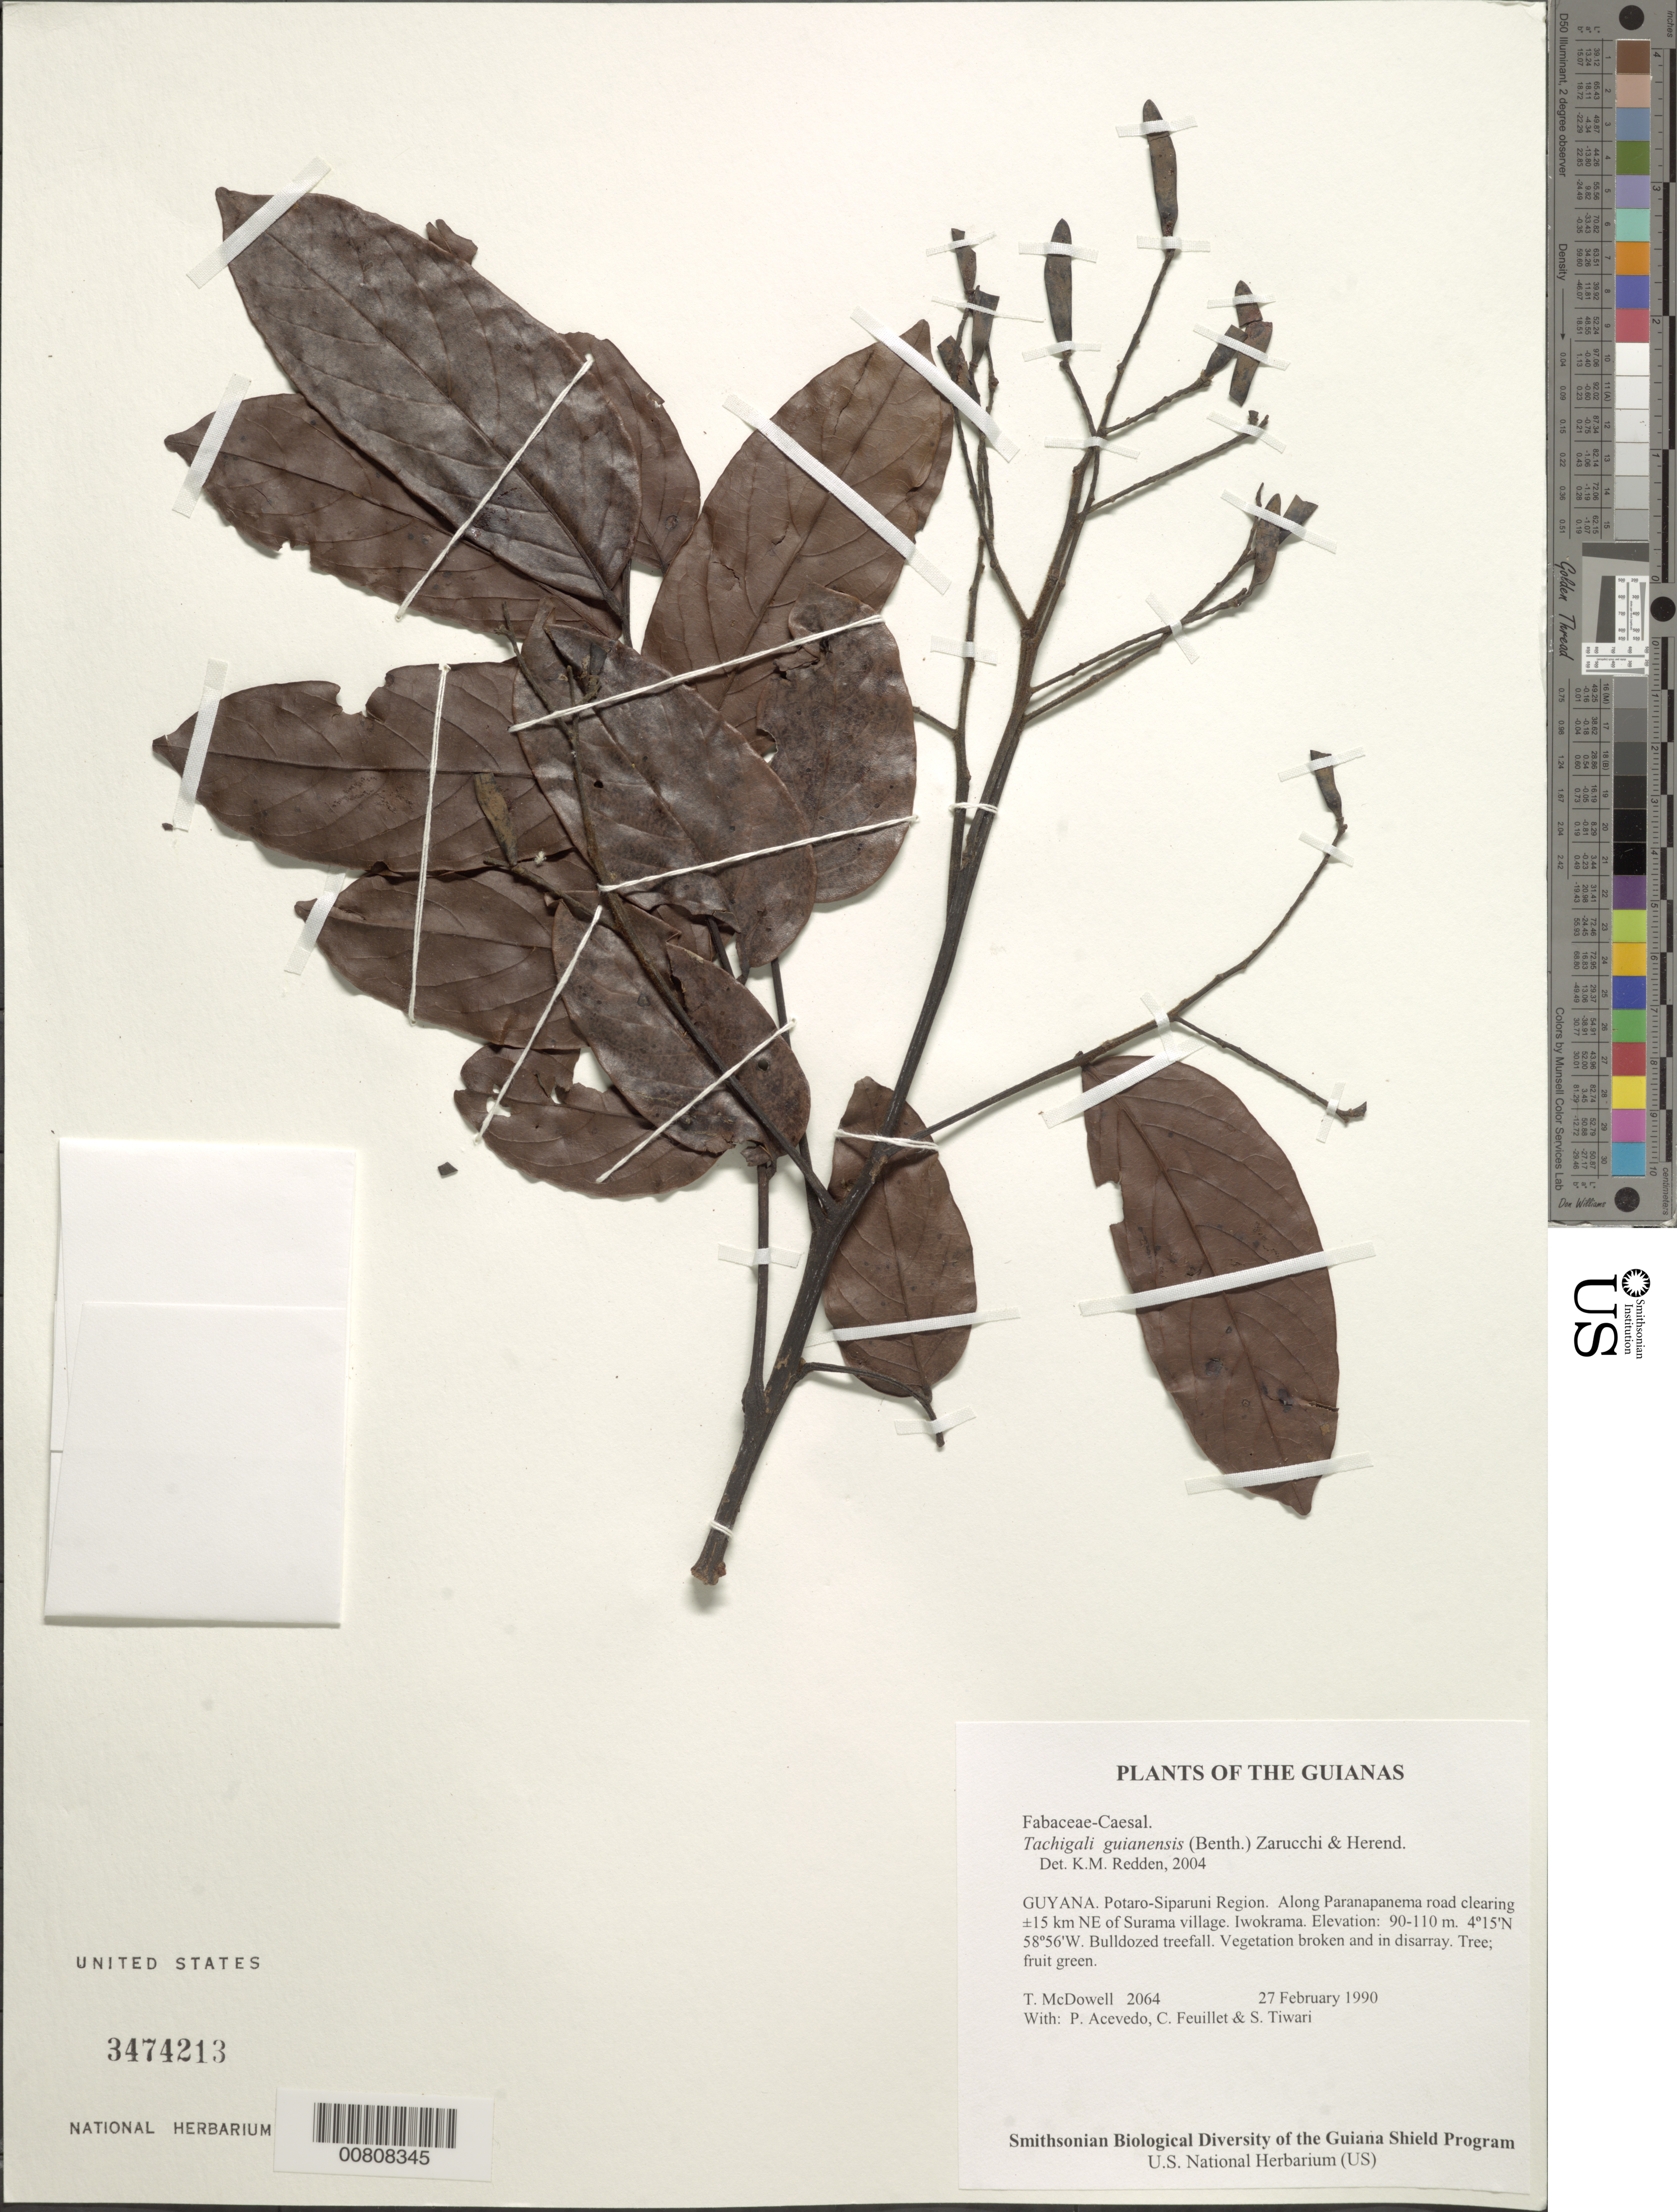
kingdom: Plantae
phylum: Tracheophyta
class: Magnoliopsida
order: Fabales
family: Fabaceae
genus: Tachigali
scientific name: Tachigali guianensis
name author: (Benth.) Zarucchi & Herend.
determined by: Redden, K. M.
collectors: T. McDowell, P. Acevedo-Rodr., C. Feuillet & S. Tiwari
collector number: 2064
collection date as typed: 27 February 1990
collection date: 1990-02-27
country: Guyana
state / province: Potaro-Siparuni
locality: Along Paranapanema road clearing ±15 km NE of Surama village. Iwokrama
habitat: Bulldozed treefall. Vegetation broken and in disarray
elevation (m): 90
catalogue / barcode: US 3474213